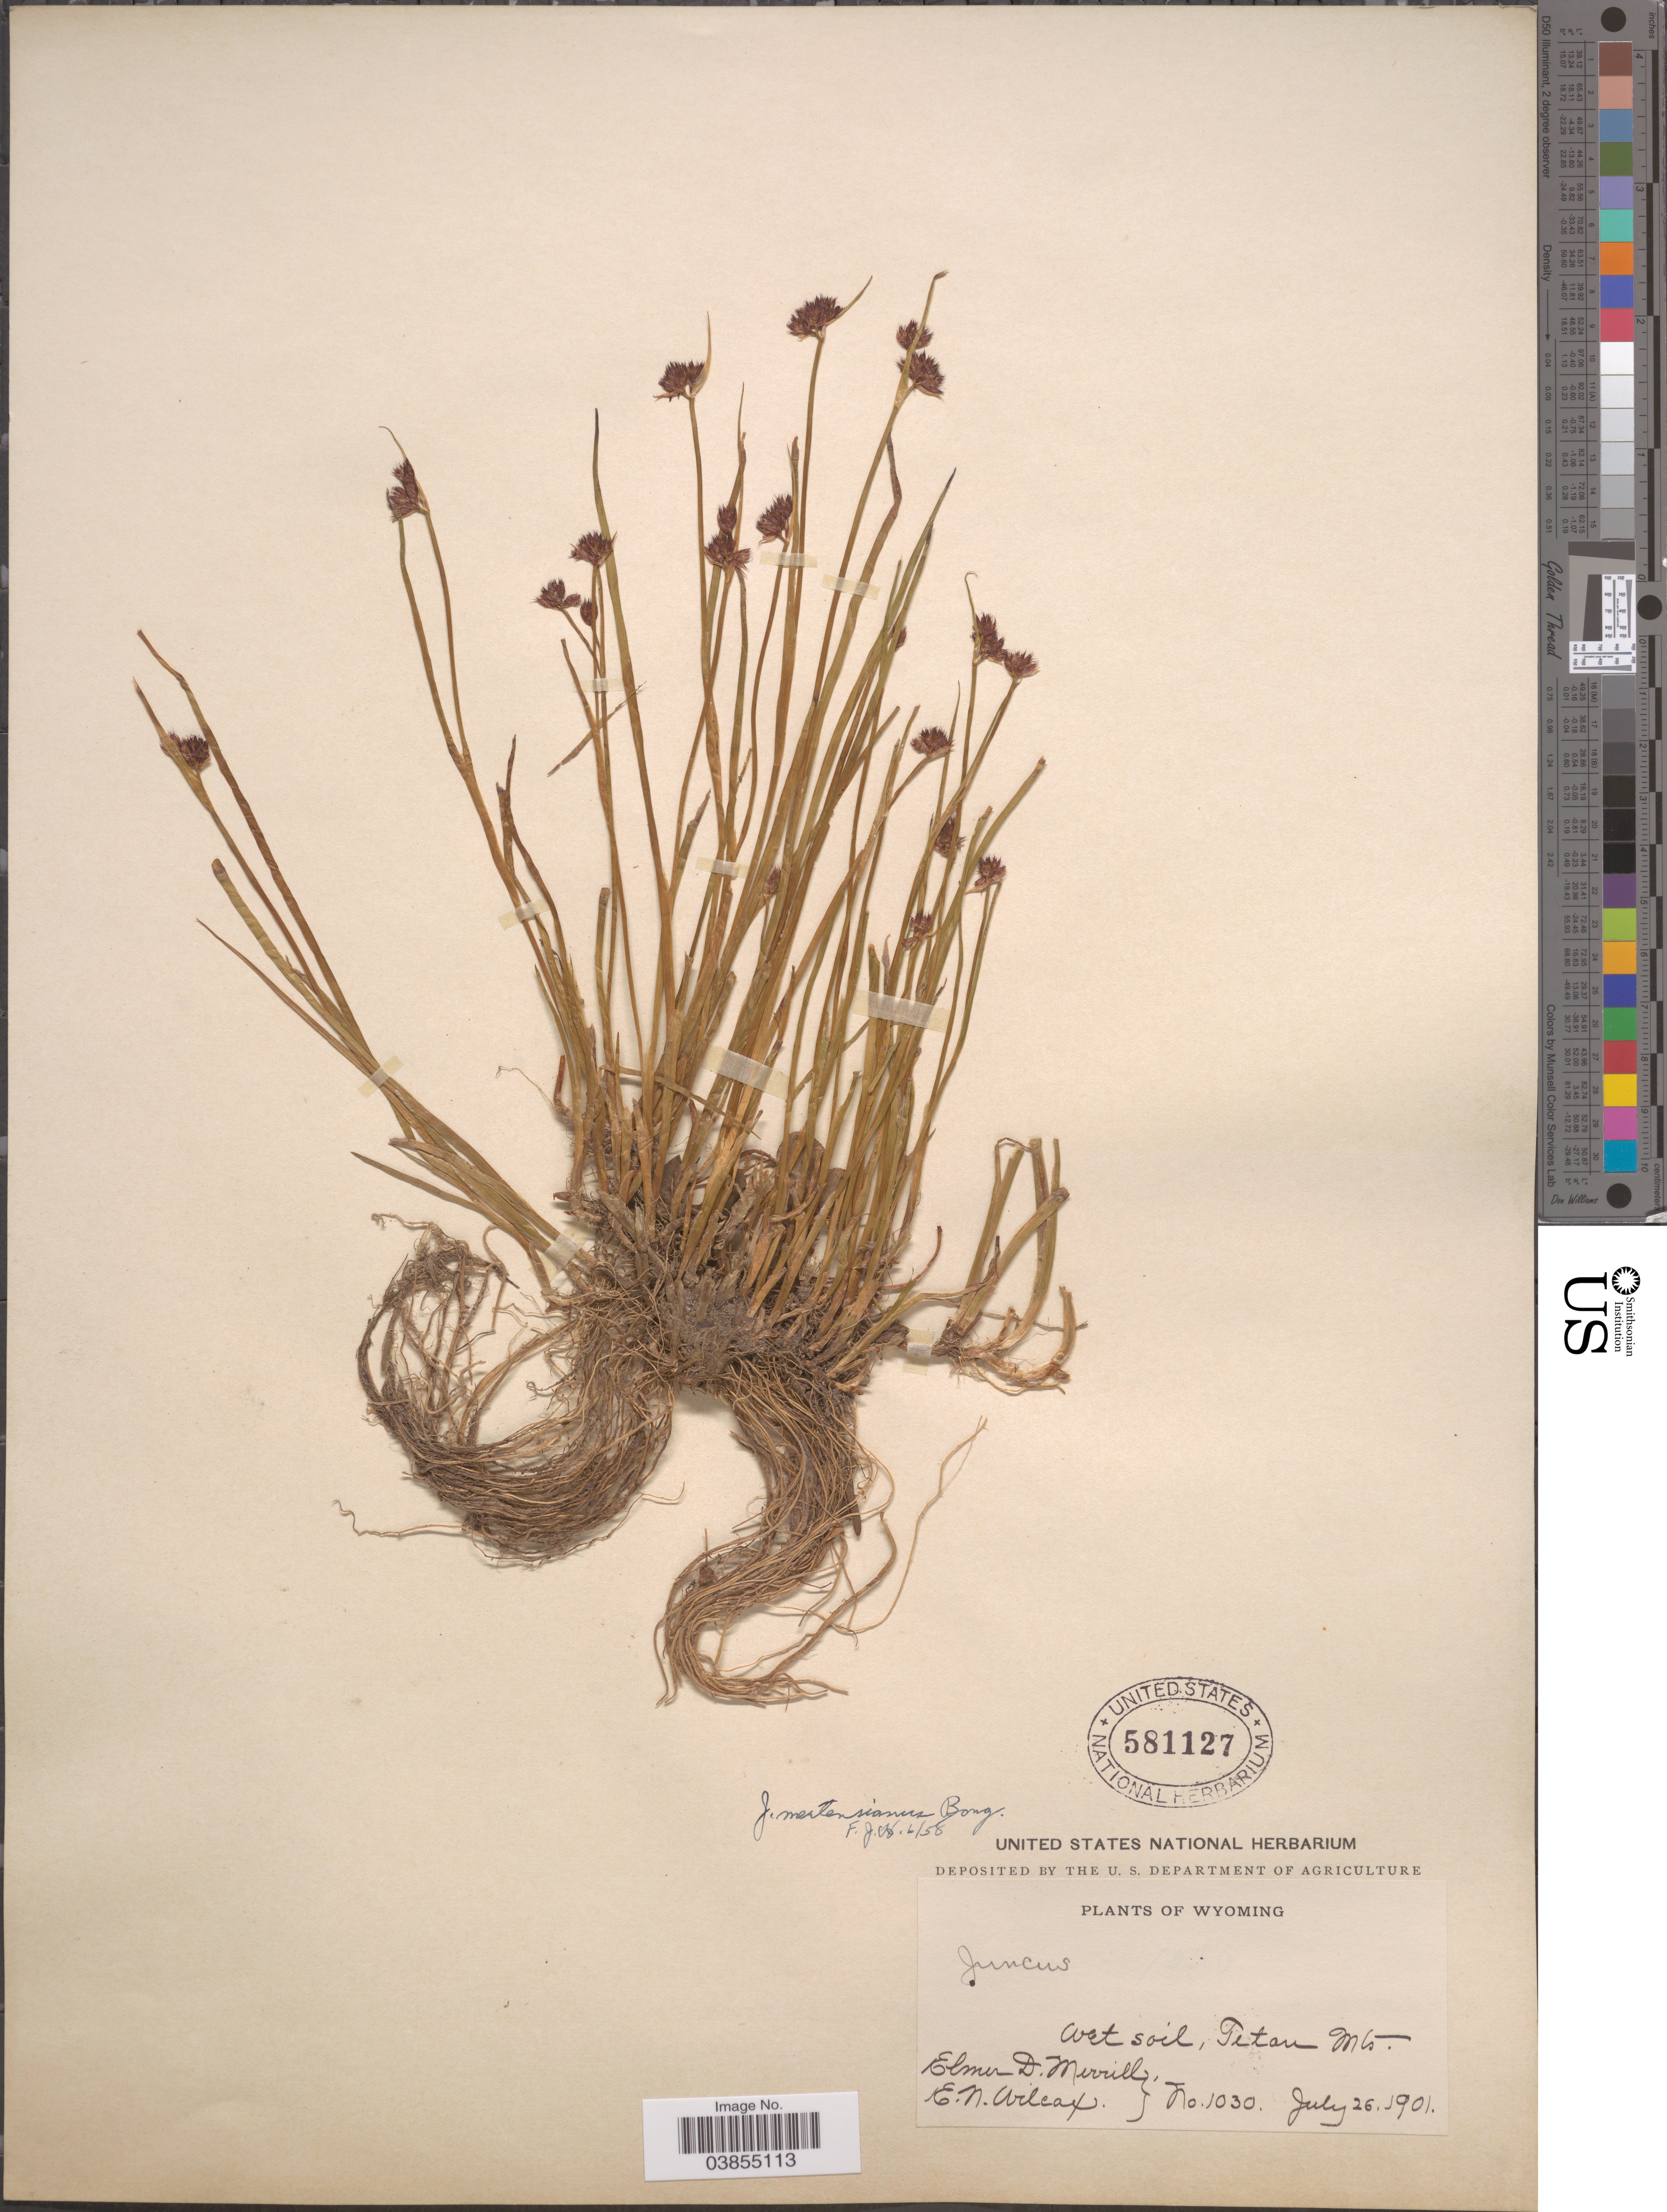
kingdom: Plantae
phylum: Tracheophyta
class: Liliopsida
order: Poales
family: Juncaceae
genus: Juncus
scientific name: Juncus mertensianus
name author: Bong.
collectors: E. D. Merrill & E. Wilcox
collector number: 1030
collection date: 1901-07-26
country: United States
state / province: Wyoming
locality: Teton Mts.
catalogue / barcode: US 581127